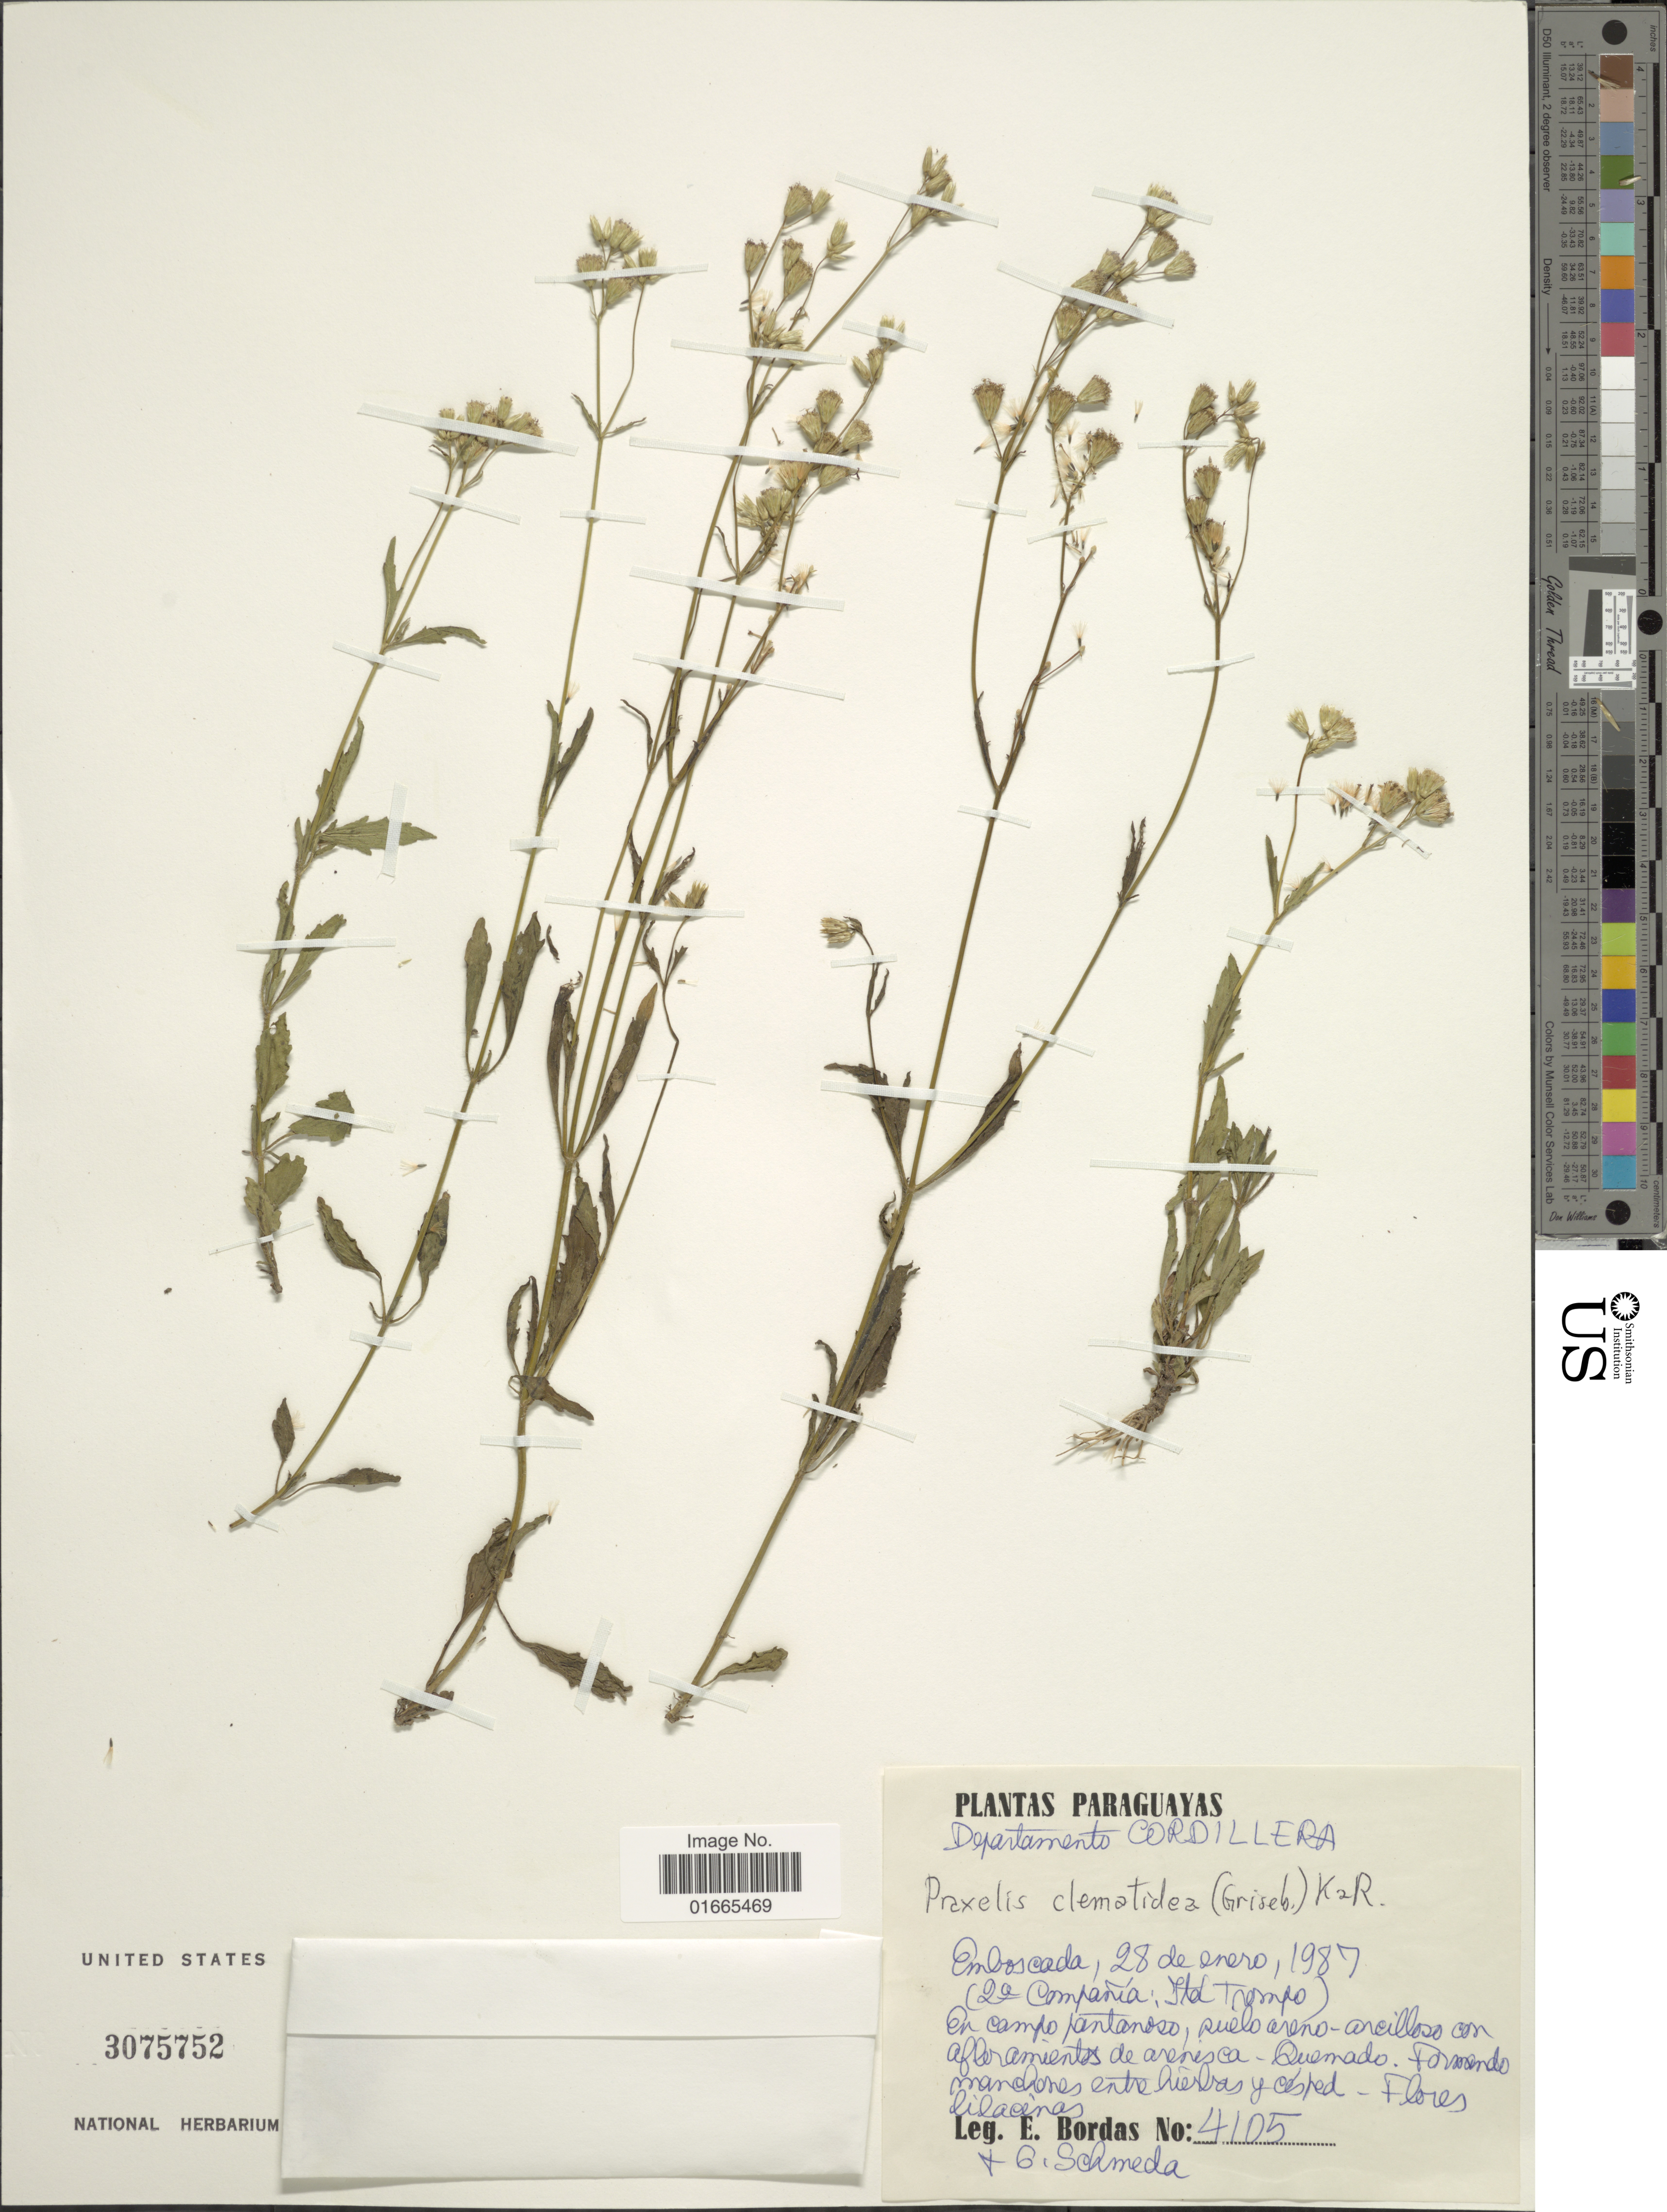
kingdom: Plantae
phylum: Tracheophyta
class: Magnoliopsida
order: Asterales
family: Asteraceae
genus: Praxelis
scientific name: Praxelis clematidea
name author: (Griseb.) R.M. King & H. Rob.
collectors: E. Bordas & G. Schmeda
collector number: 4105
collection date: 1987-01-28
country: Paraguay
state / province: Cordillera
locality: Departamento Cordillera, Emboscada (La Compania; Itd Trompo)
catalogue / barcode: US 3075752